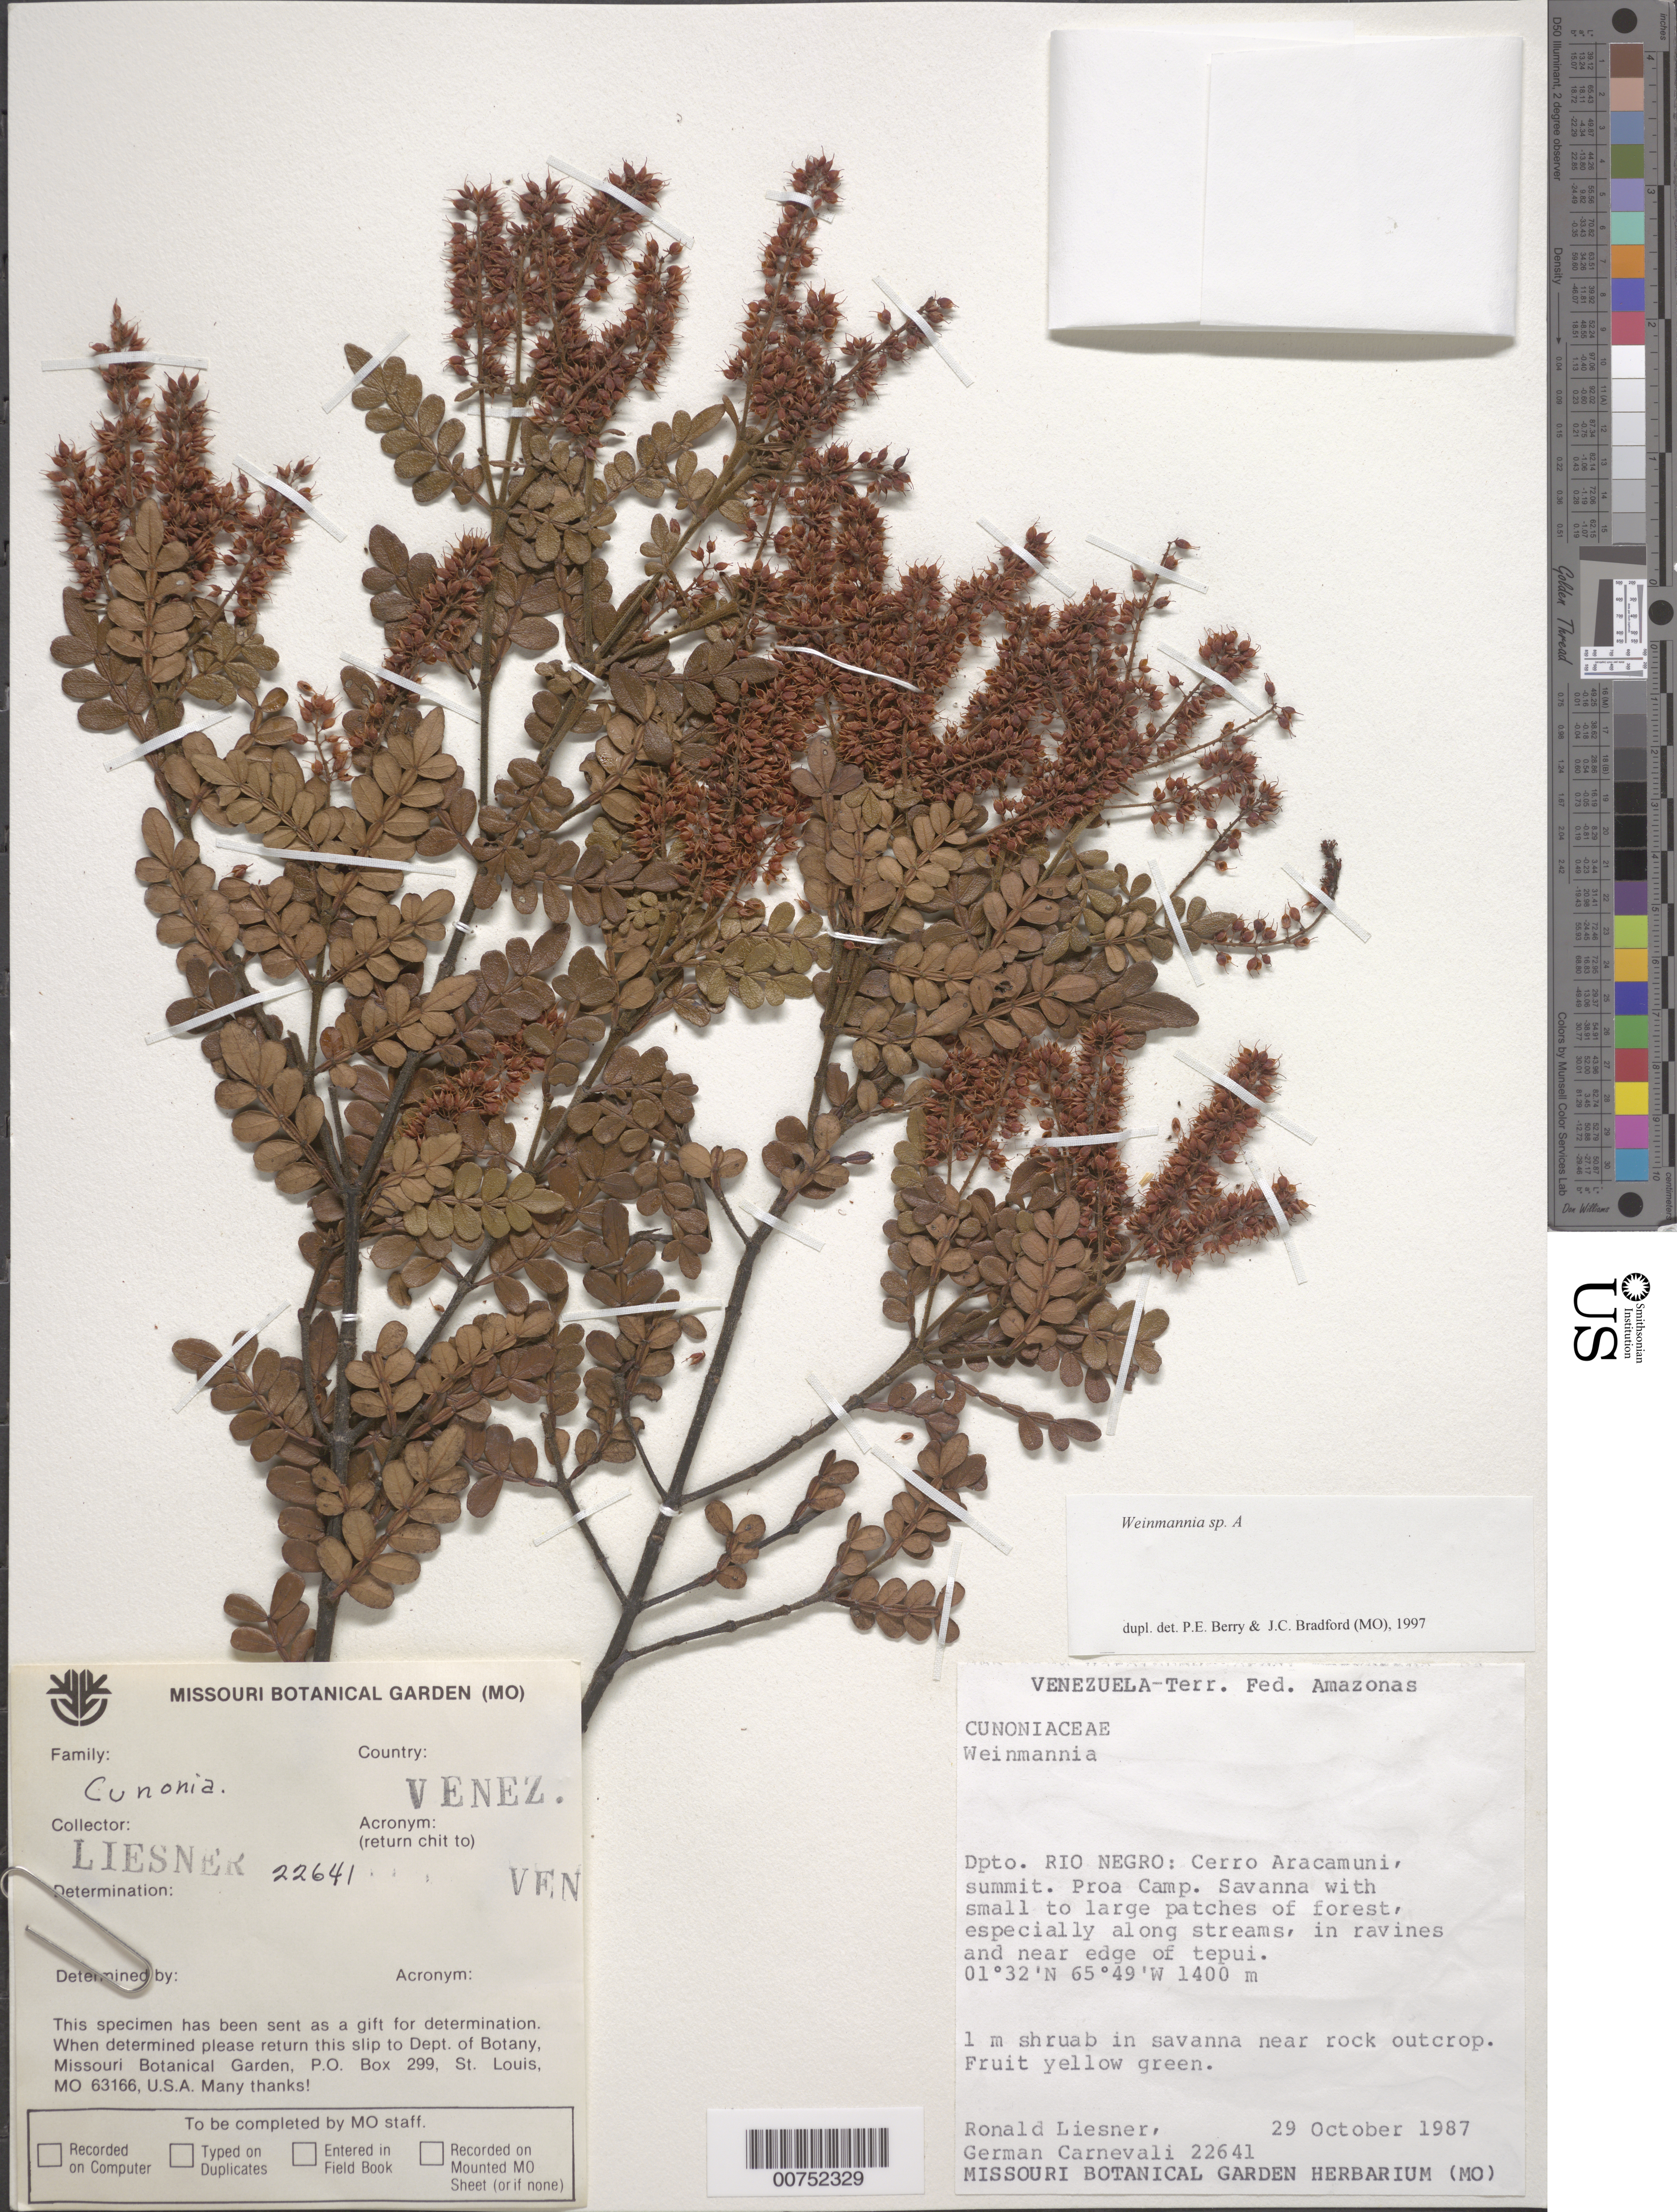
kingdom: Plantae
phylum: Tracheophyta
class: Magnoliopsida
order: Oxalidales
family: Cunoniaceae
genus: Weinmannia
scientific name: Weinmannia sp.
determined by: Berry, P. E.; Bradford, J. C.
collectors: R. L. Liesner & G. Carnevali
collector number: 22641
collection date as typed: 29-Oct-87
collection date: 1987-10-29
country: Venezuela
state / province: Amazonas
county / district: Río Negro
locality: Cerro Aracamuni, summit; Proa camp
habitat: Savanna with small to large patches of forest, especially along streams, in ravines and near edge of tepui; in shrub savanna near rock outcrop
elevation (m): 1400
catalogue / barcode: US 3208082